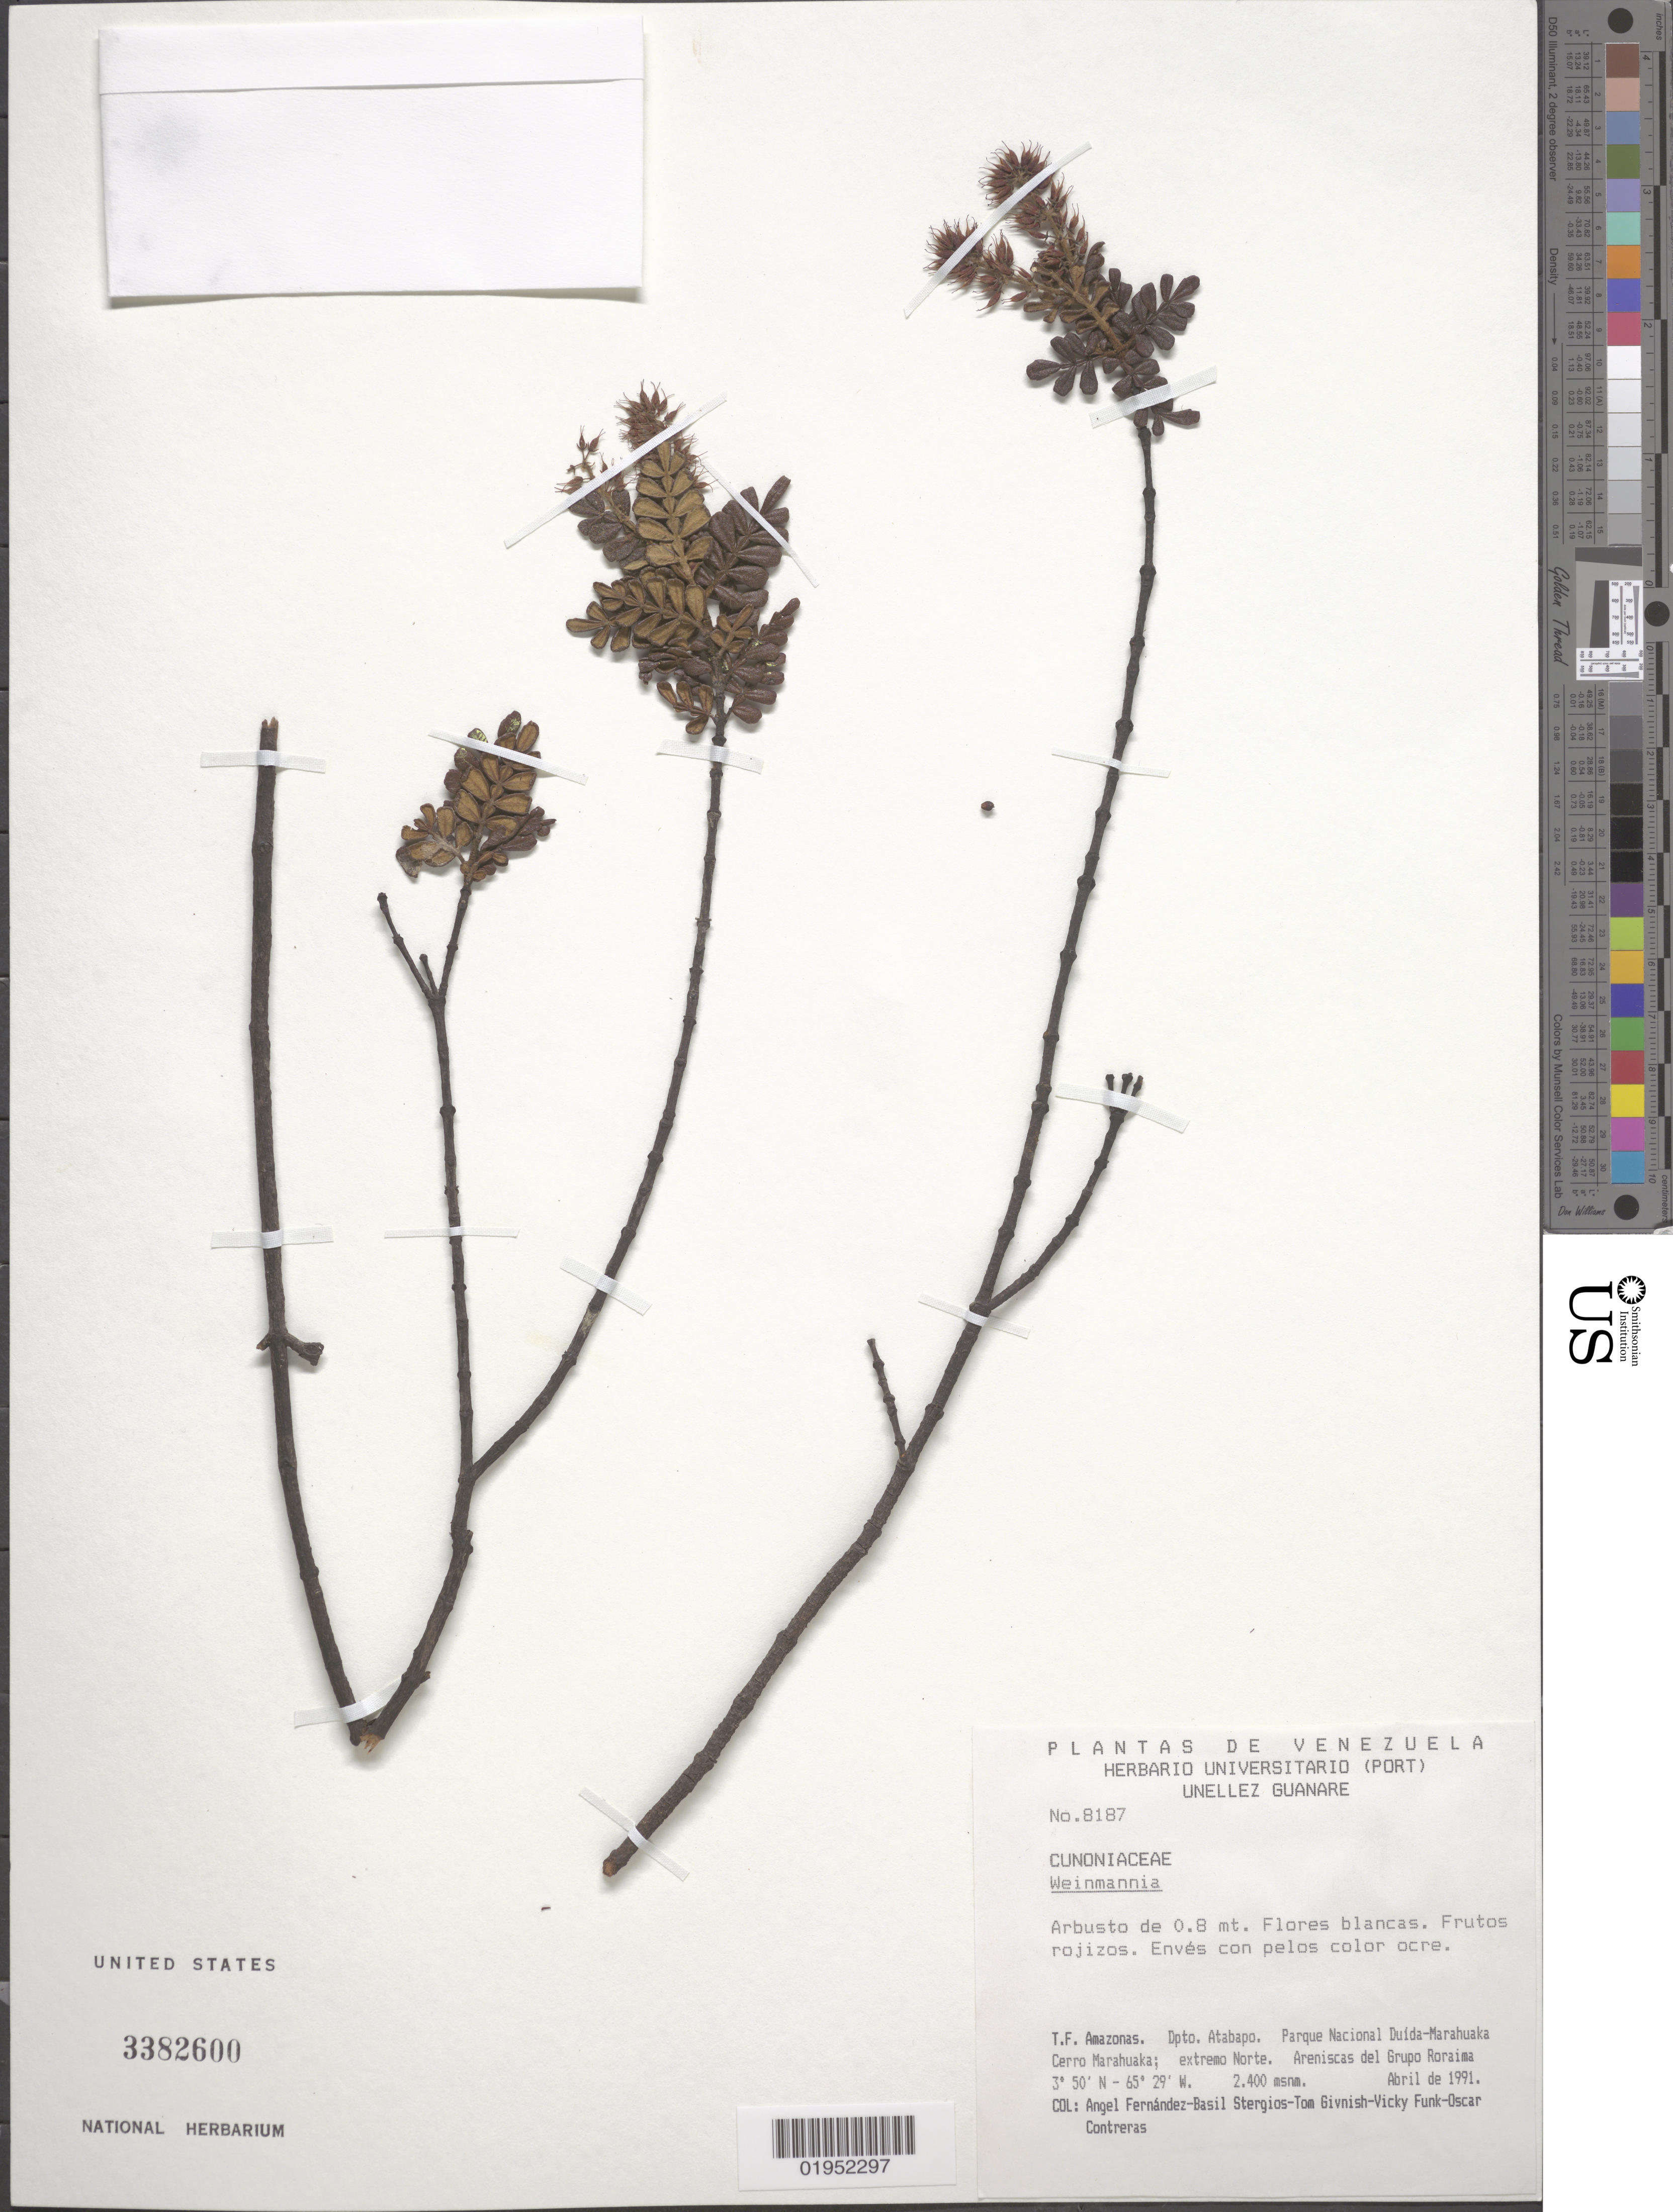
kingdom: Plantae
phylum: Tracheophyta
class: Magnoliopsida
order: Oxalidales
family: Cunoniaceae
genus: Weinmannia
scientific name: Weinmannia sp.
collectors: A. Fernández, B. G. Stergios, T. J. Givnish, V. Funk & O. Contreras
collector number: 8187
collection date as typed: Apr-91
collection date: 1991-04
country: Venezuela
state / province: Amazonas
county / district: Atabapo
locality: Parque Nacional Duída-Marahuaka, Cerro Marahuaka, extremo N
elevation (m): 2400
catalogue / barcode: US 3382600